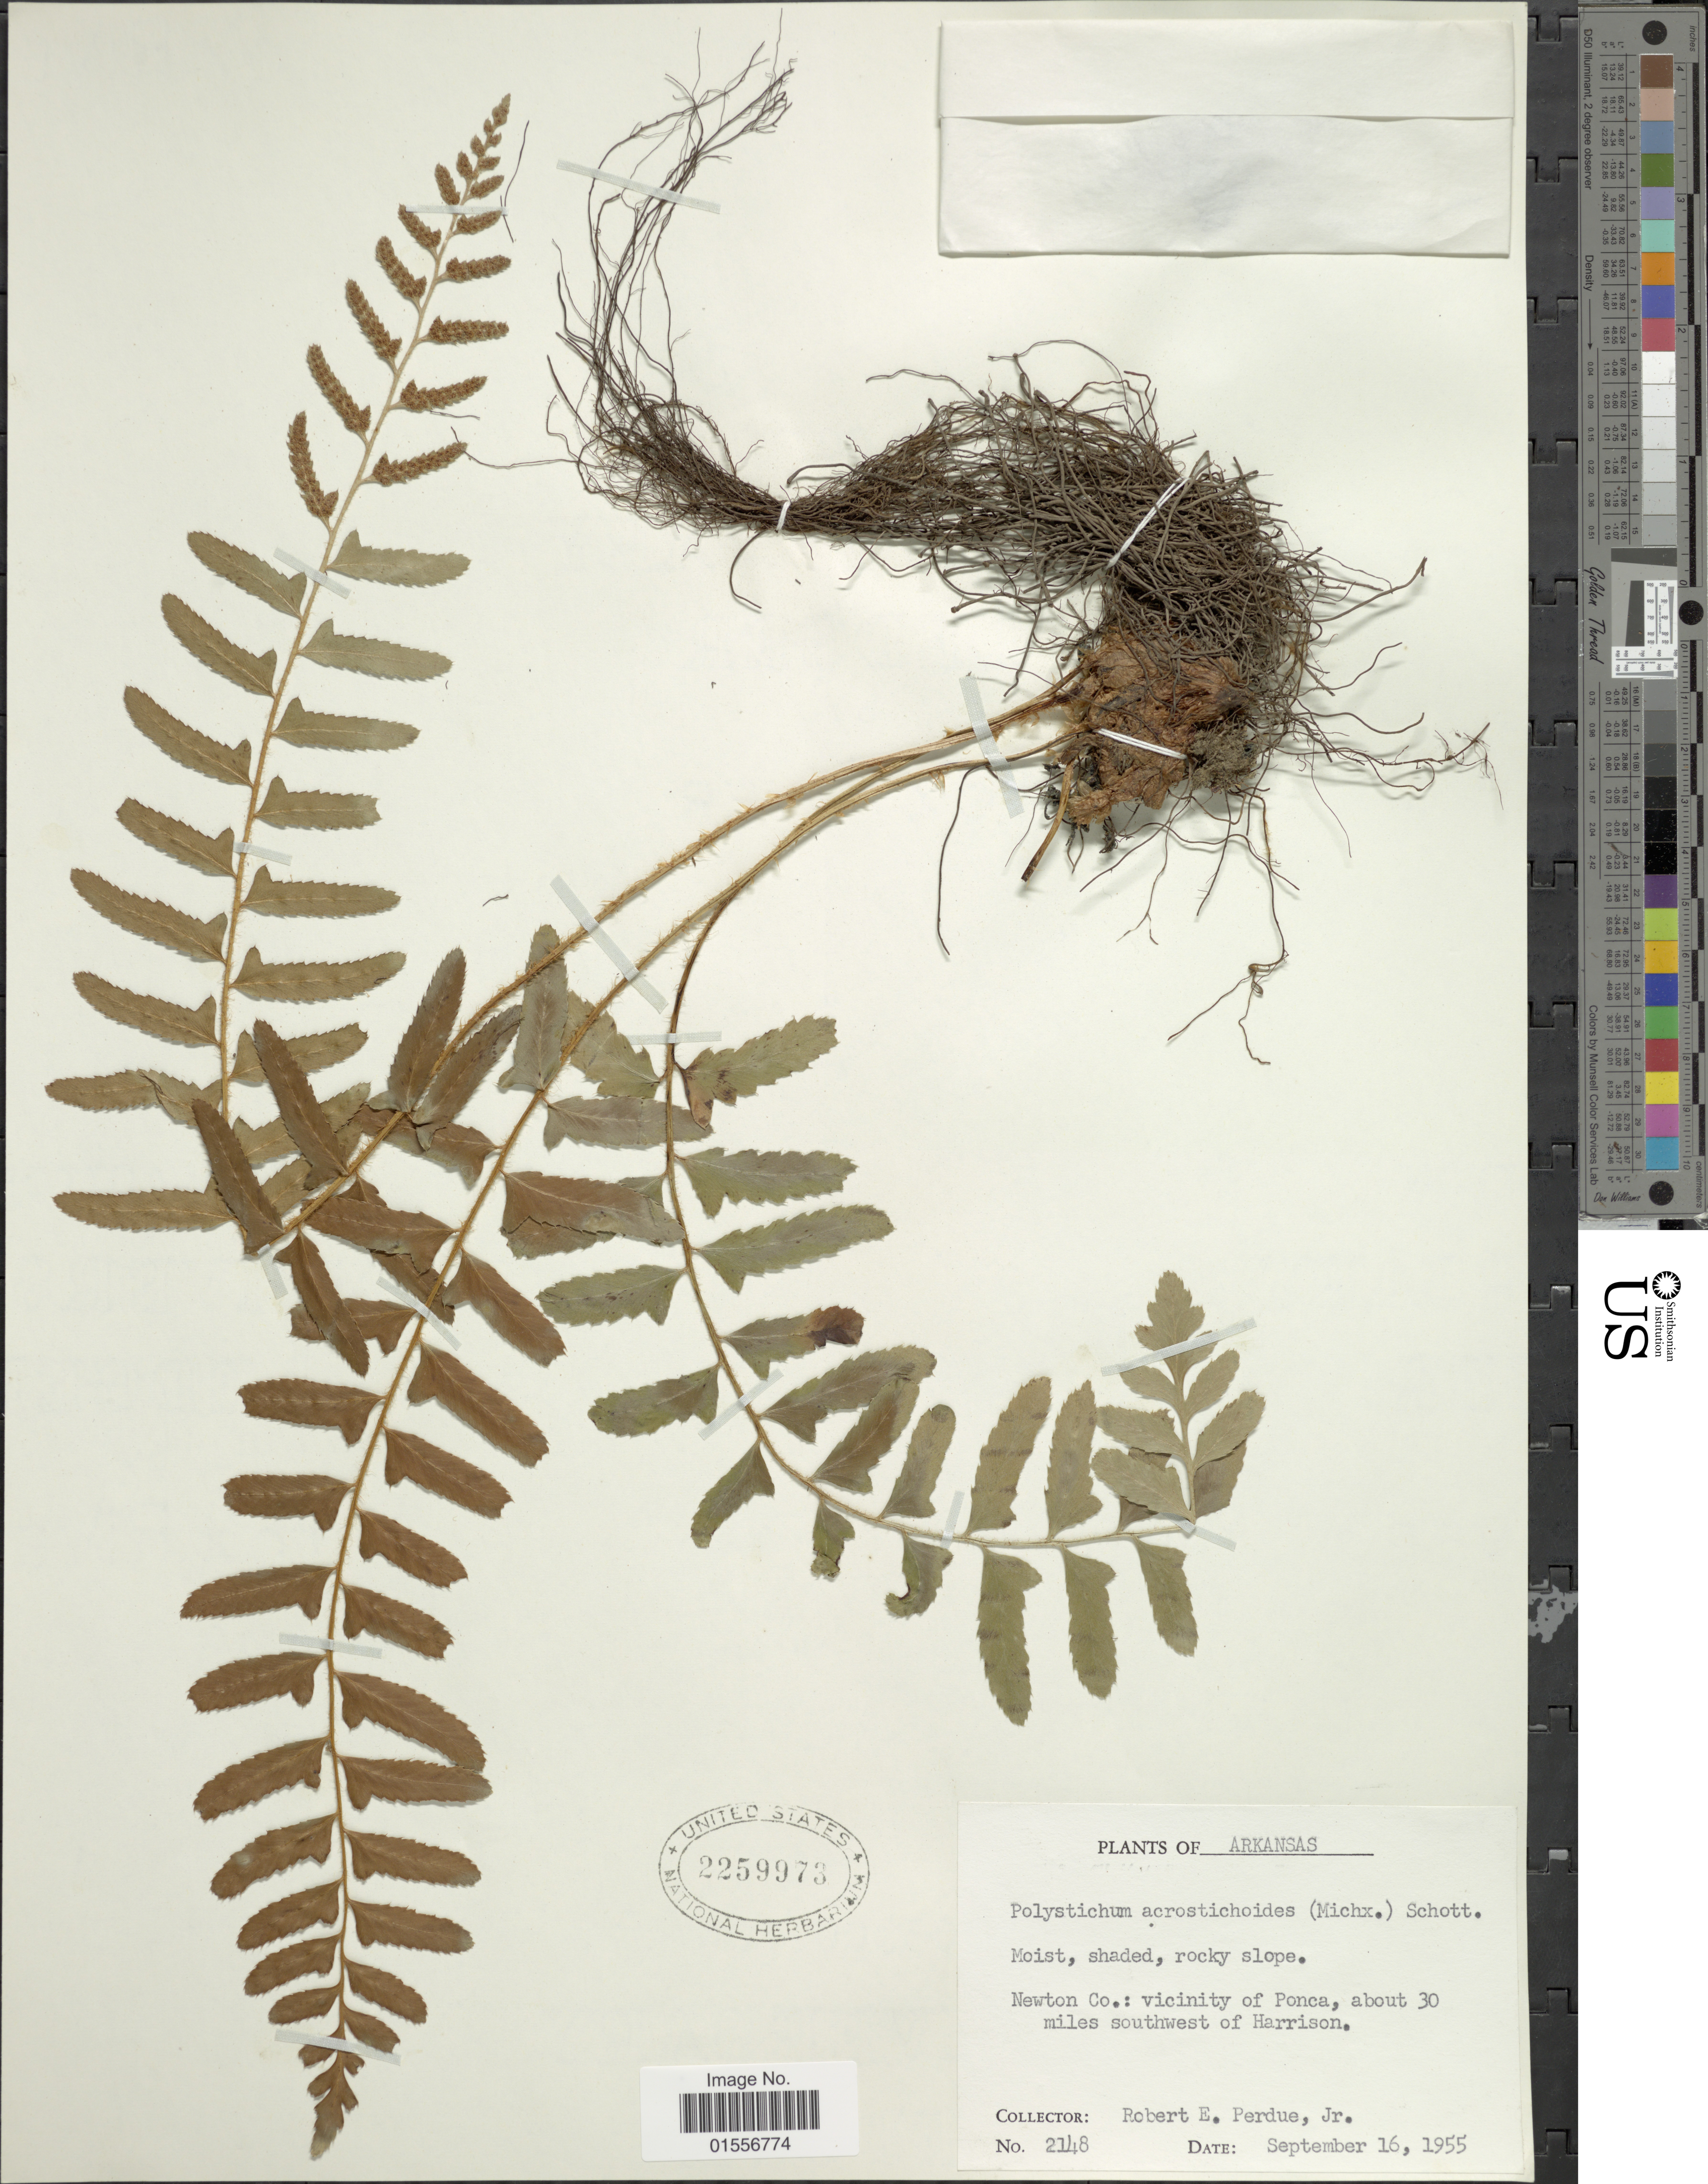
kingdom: Plantae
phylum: Tracheophyta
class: Polypodiopsida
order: Polypodiales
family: Dryopteridaceae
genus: Polystichum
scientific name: Polystichum acrostichoides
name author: (Michx.) Schott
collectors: R. E. Perdue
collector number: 2148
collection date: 1955-09-16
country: United States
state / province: Arkansas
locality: Newton Co.: vicinity of Ponca, about 30 miles southwest of Harrison.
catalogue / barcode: US 2259973